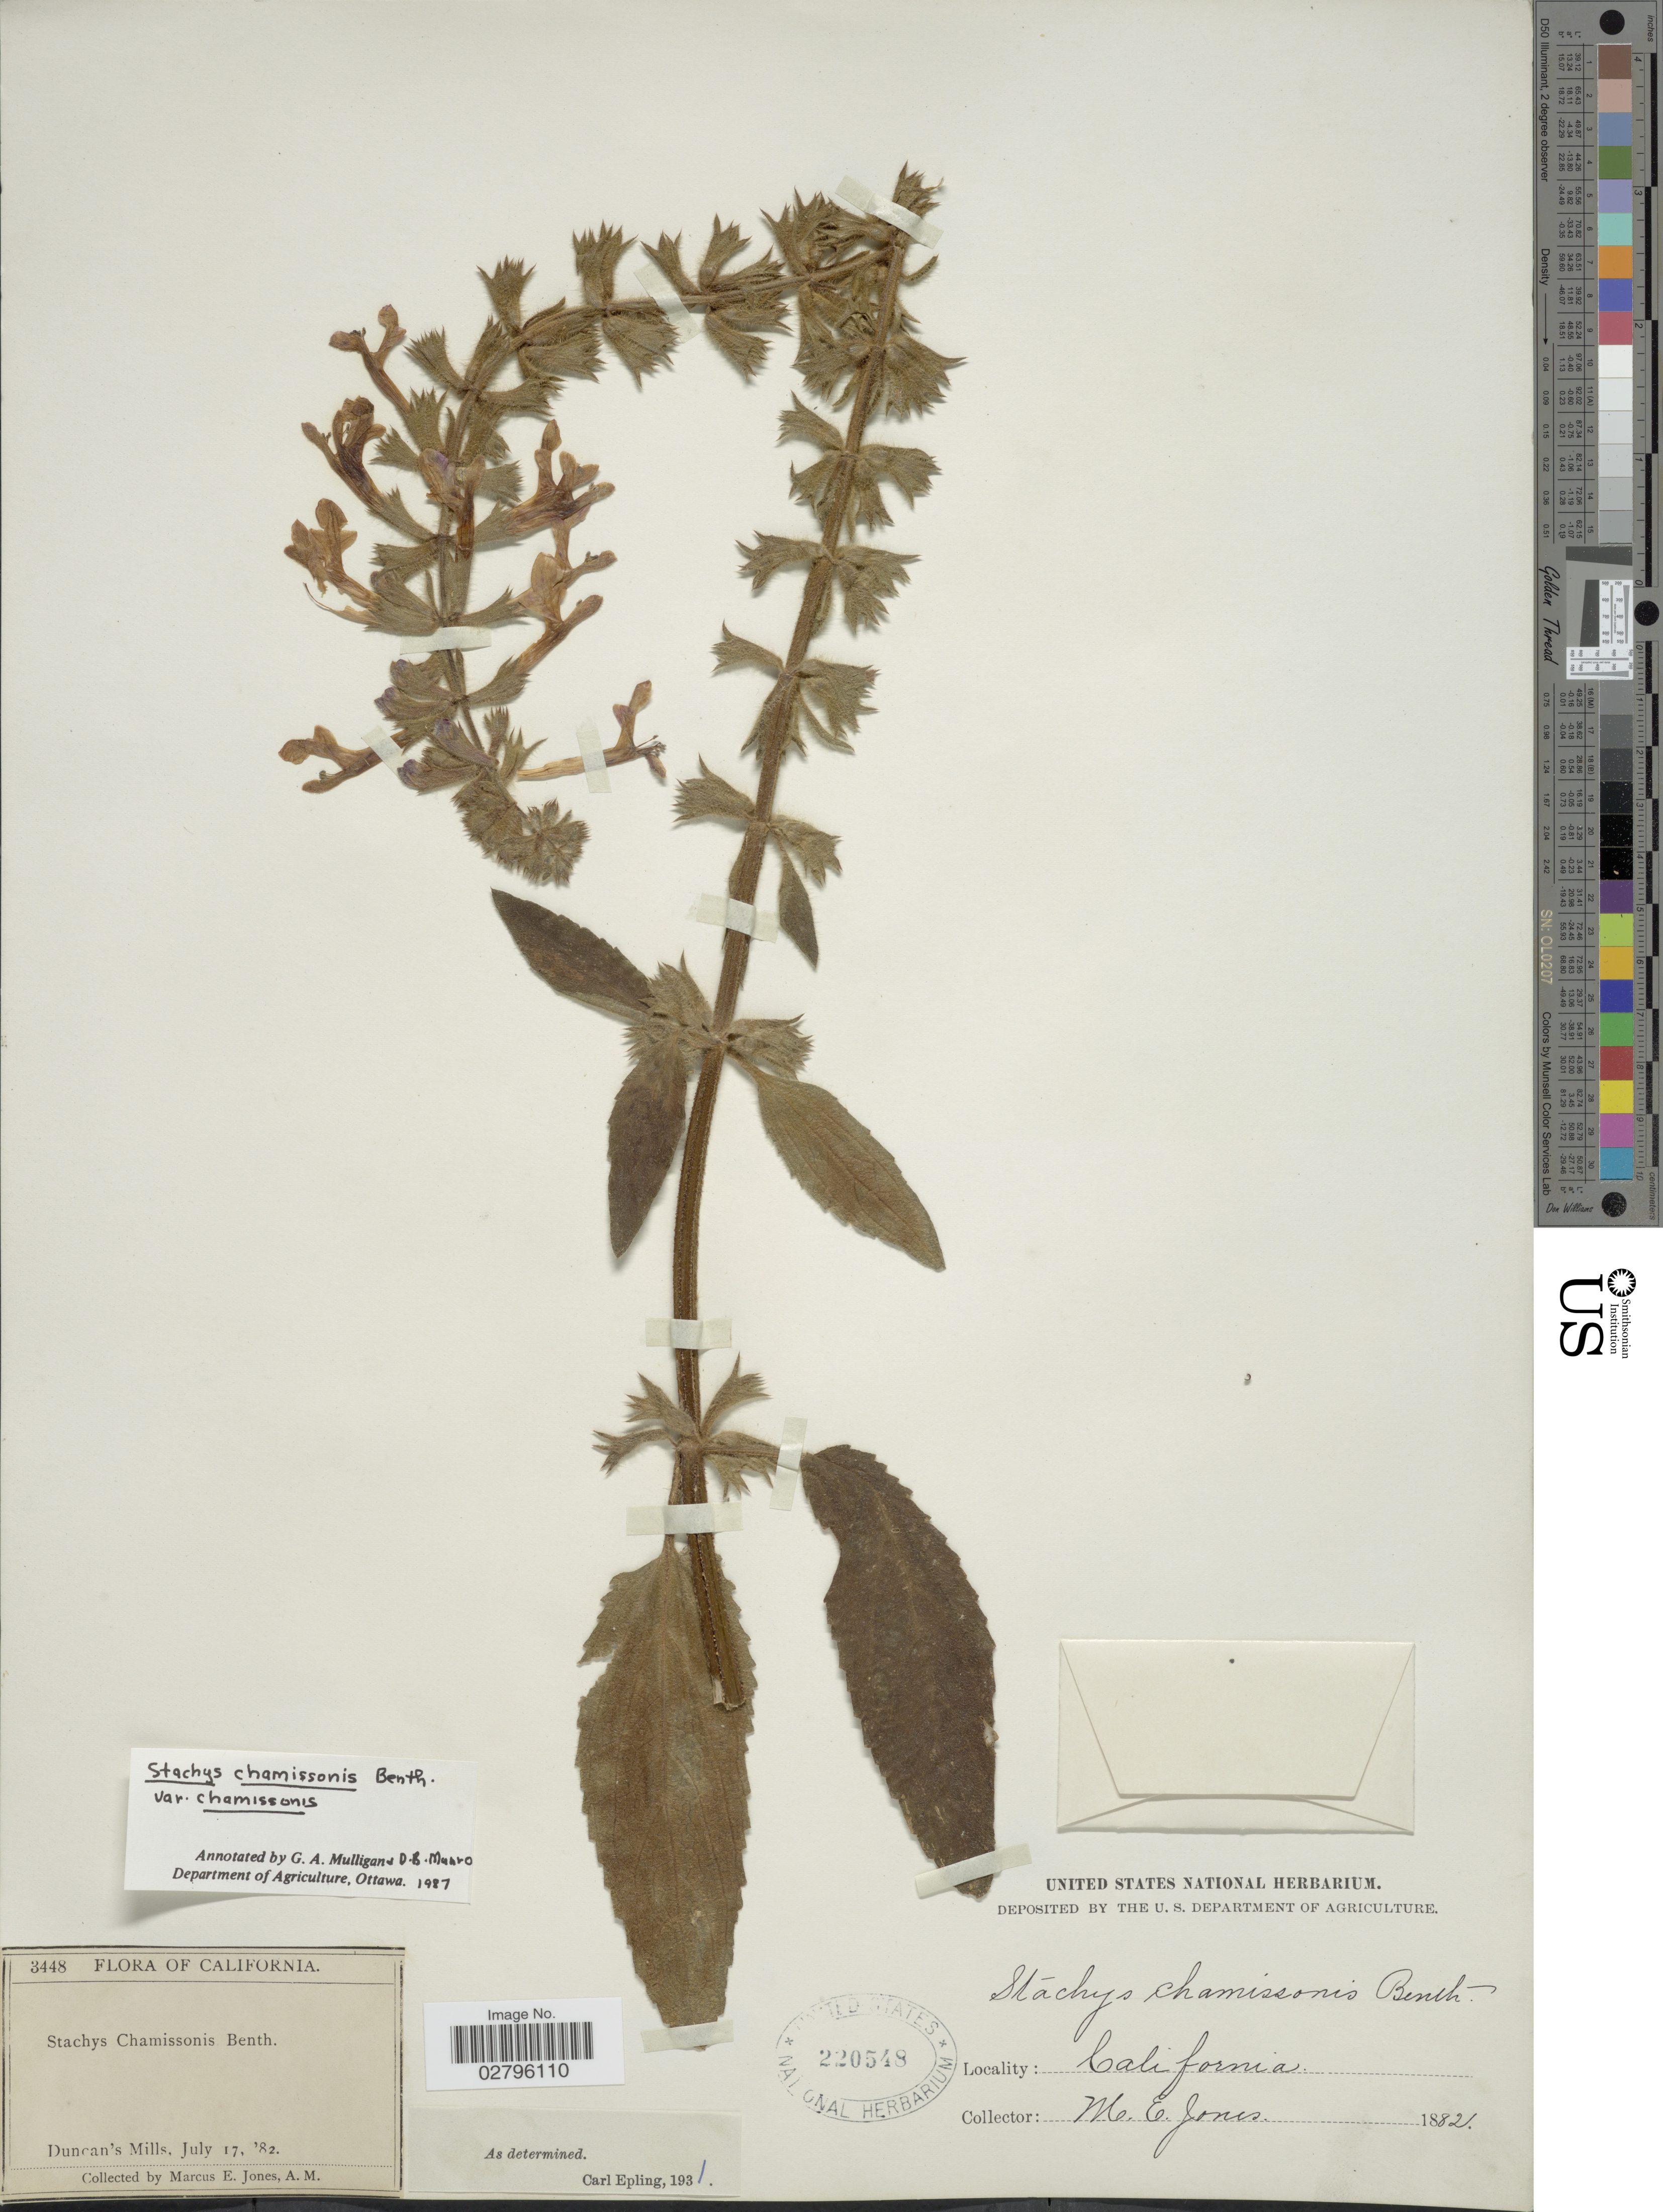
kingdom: Plantae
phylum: Tracheophyta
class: Magnoliopsida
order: Lamiales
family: Lamiaceae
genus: Stachys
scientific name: Stachys chamissonis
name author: Benth.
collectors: M. E. Jones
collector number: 3448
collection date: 1882-07-17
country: United States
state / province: California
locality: Duncan's Mills.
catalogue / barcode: US 220548